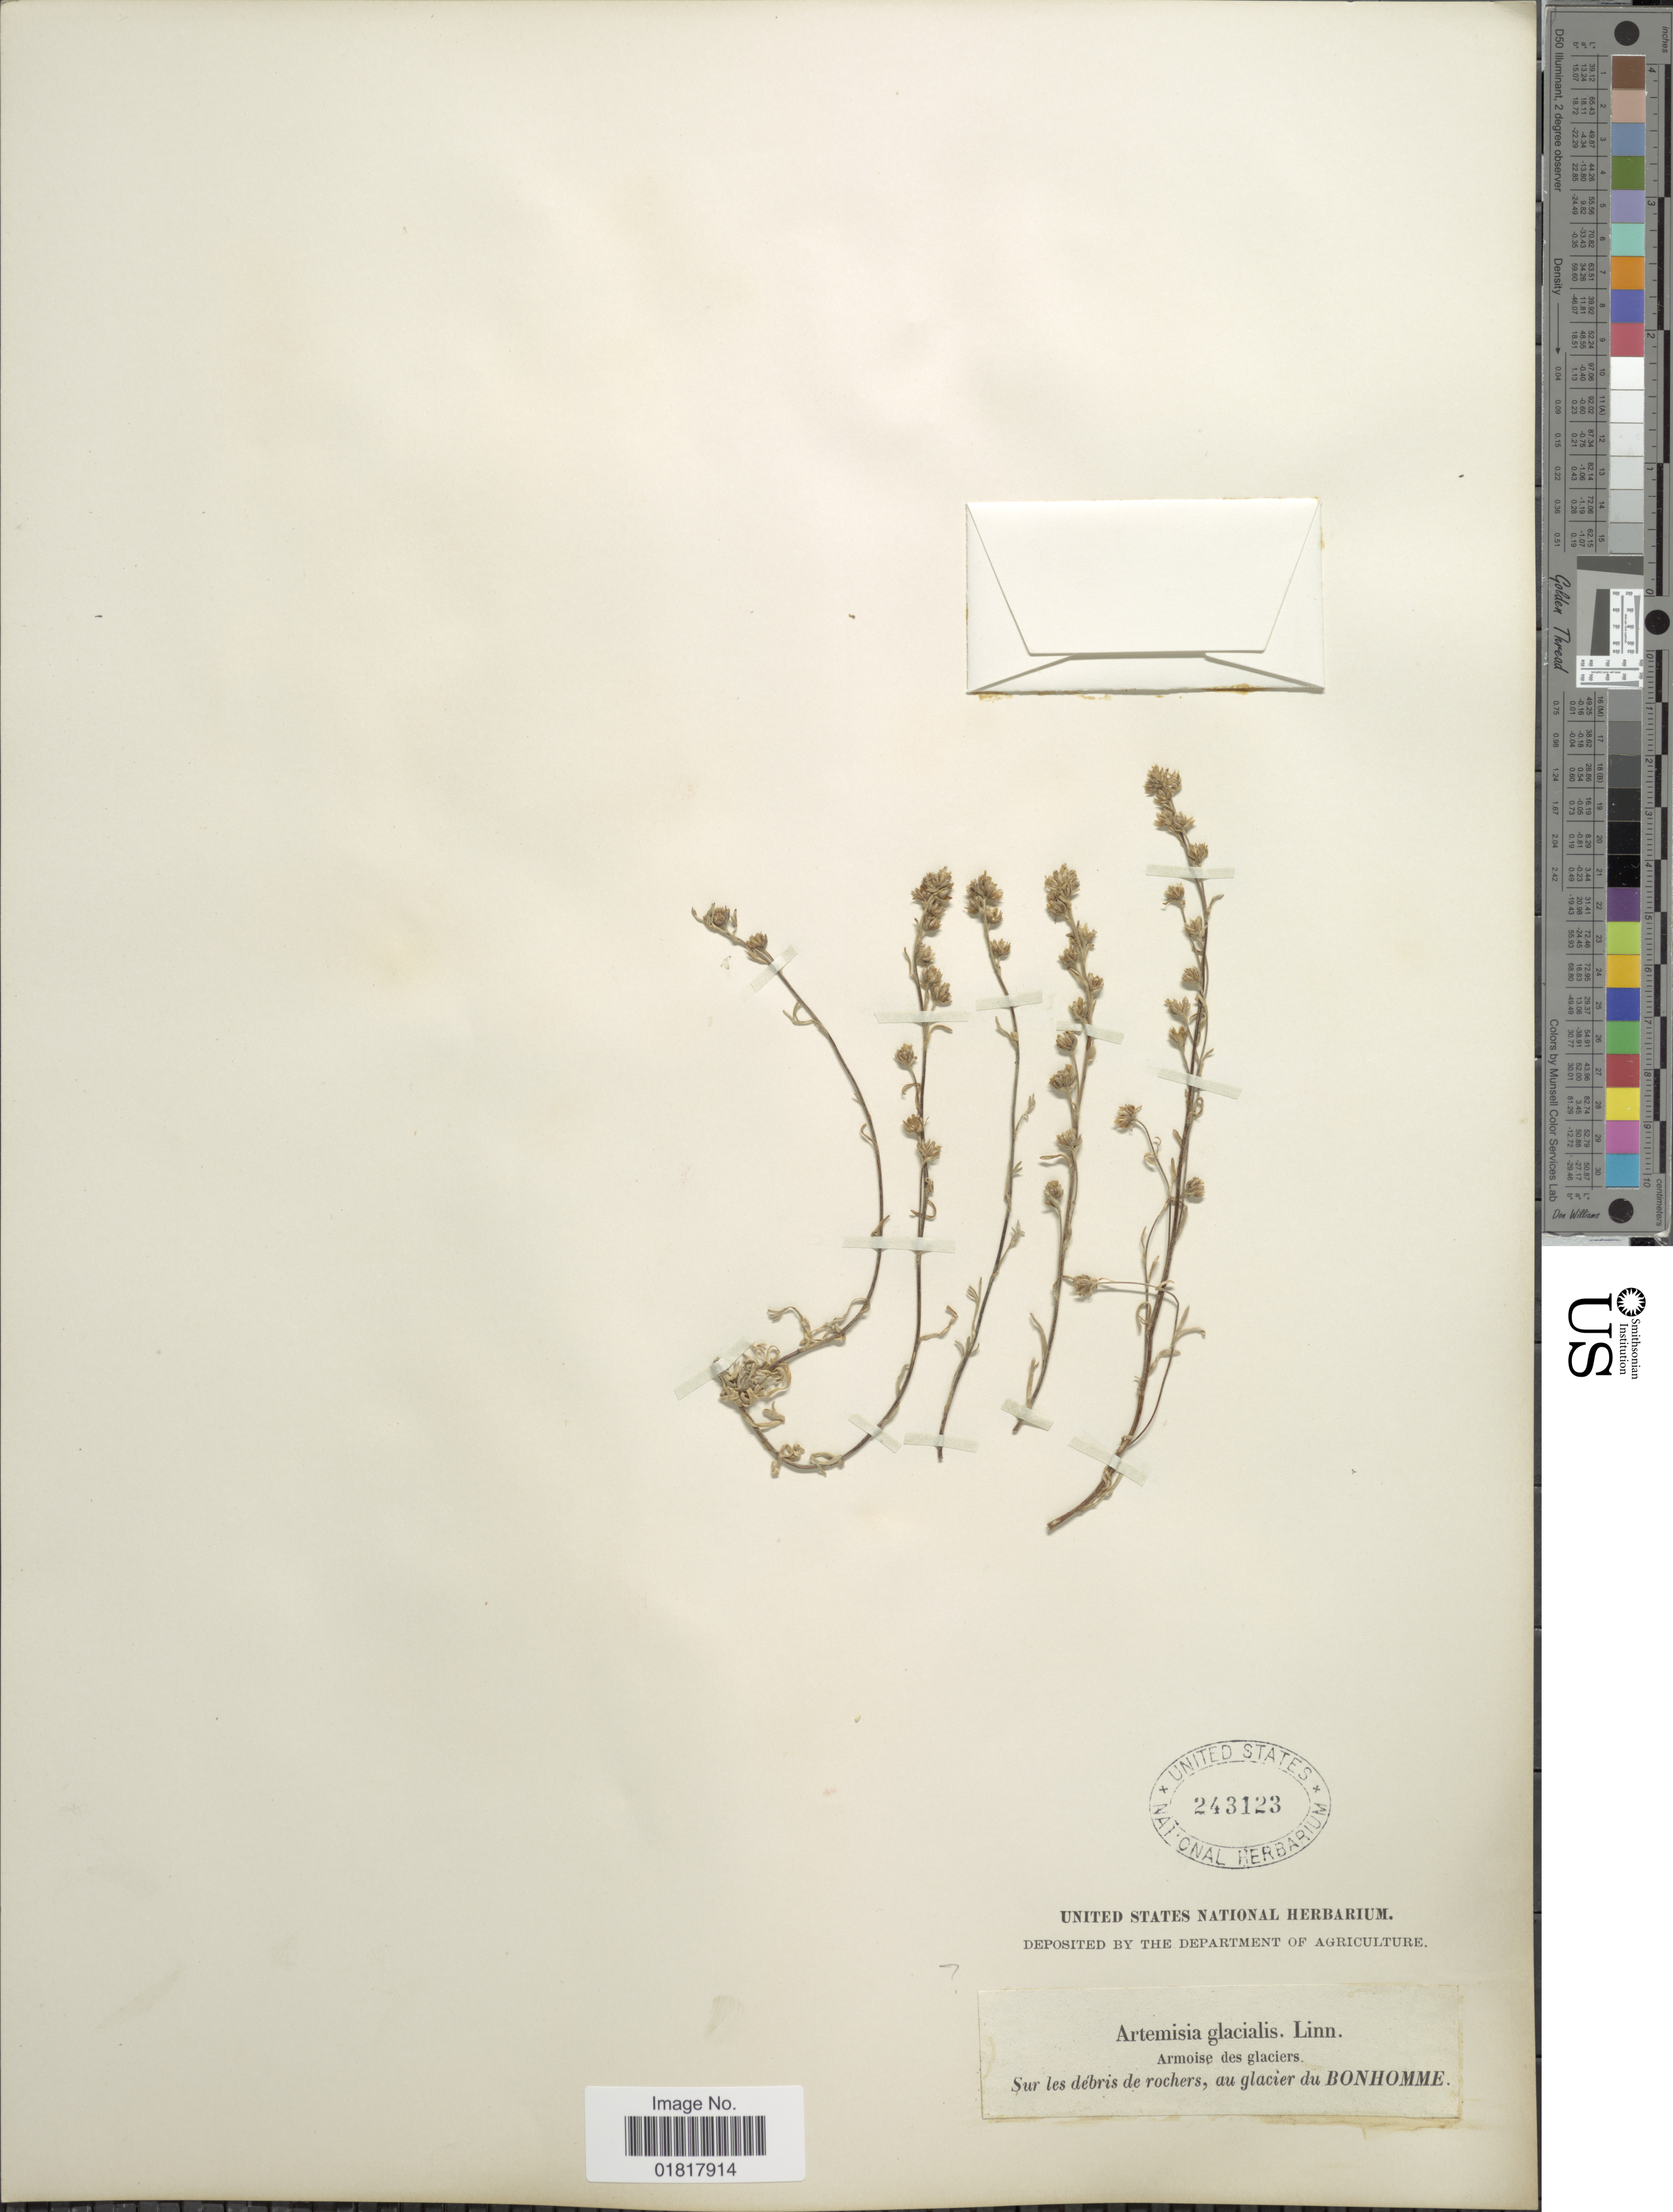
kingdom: Plantae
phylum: Tracheophyta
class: Magnoliopsida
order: Asterales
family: Asteraceae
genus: Artemisia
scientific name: Artemisia glacialis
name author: L.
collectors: Bonhomme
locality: Armoise des glaciers, Sur les débris de rochers, au glacier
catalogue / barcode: US 243123